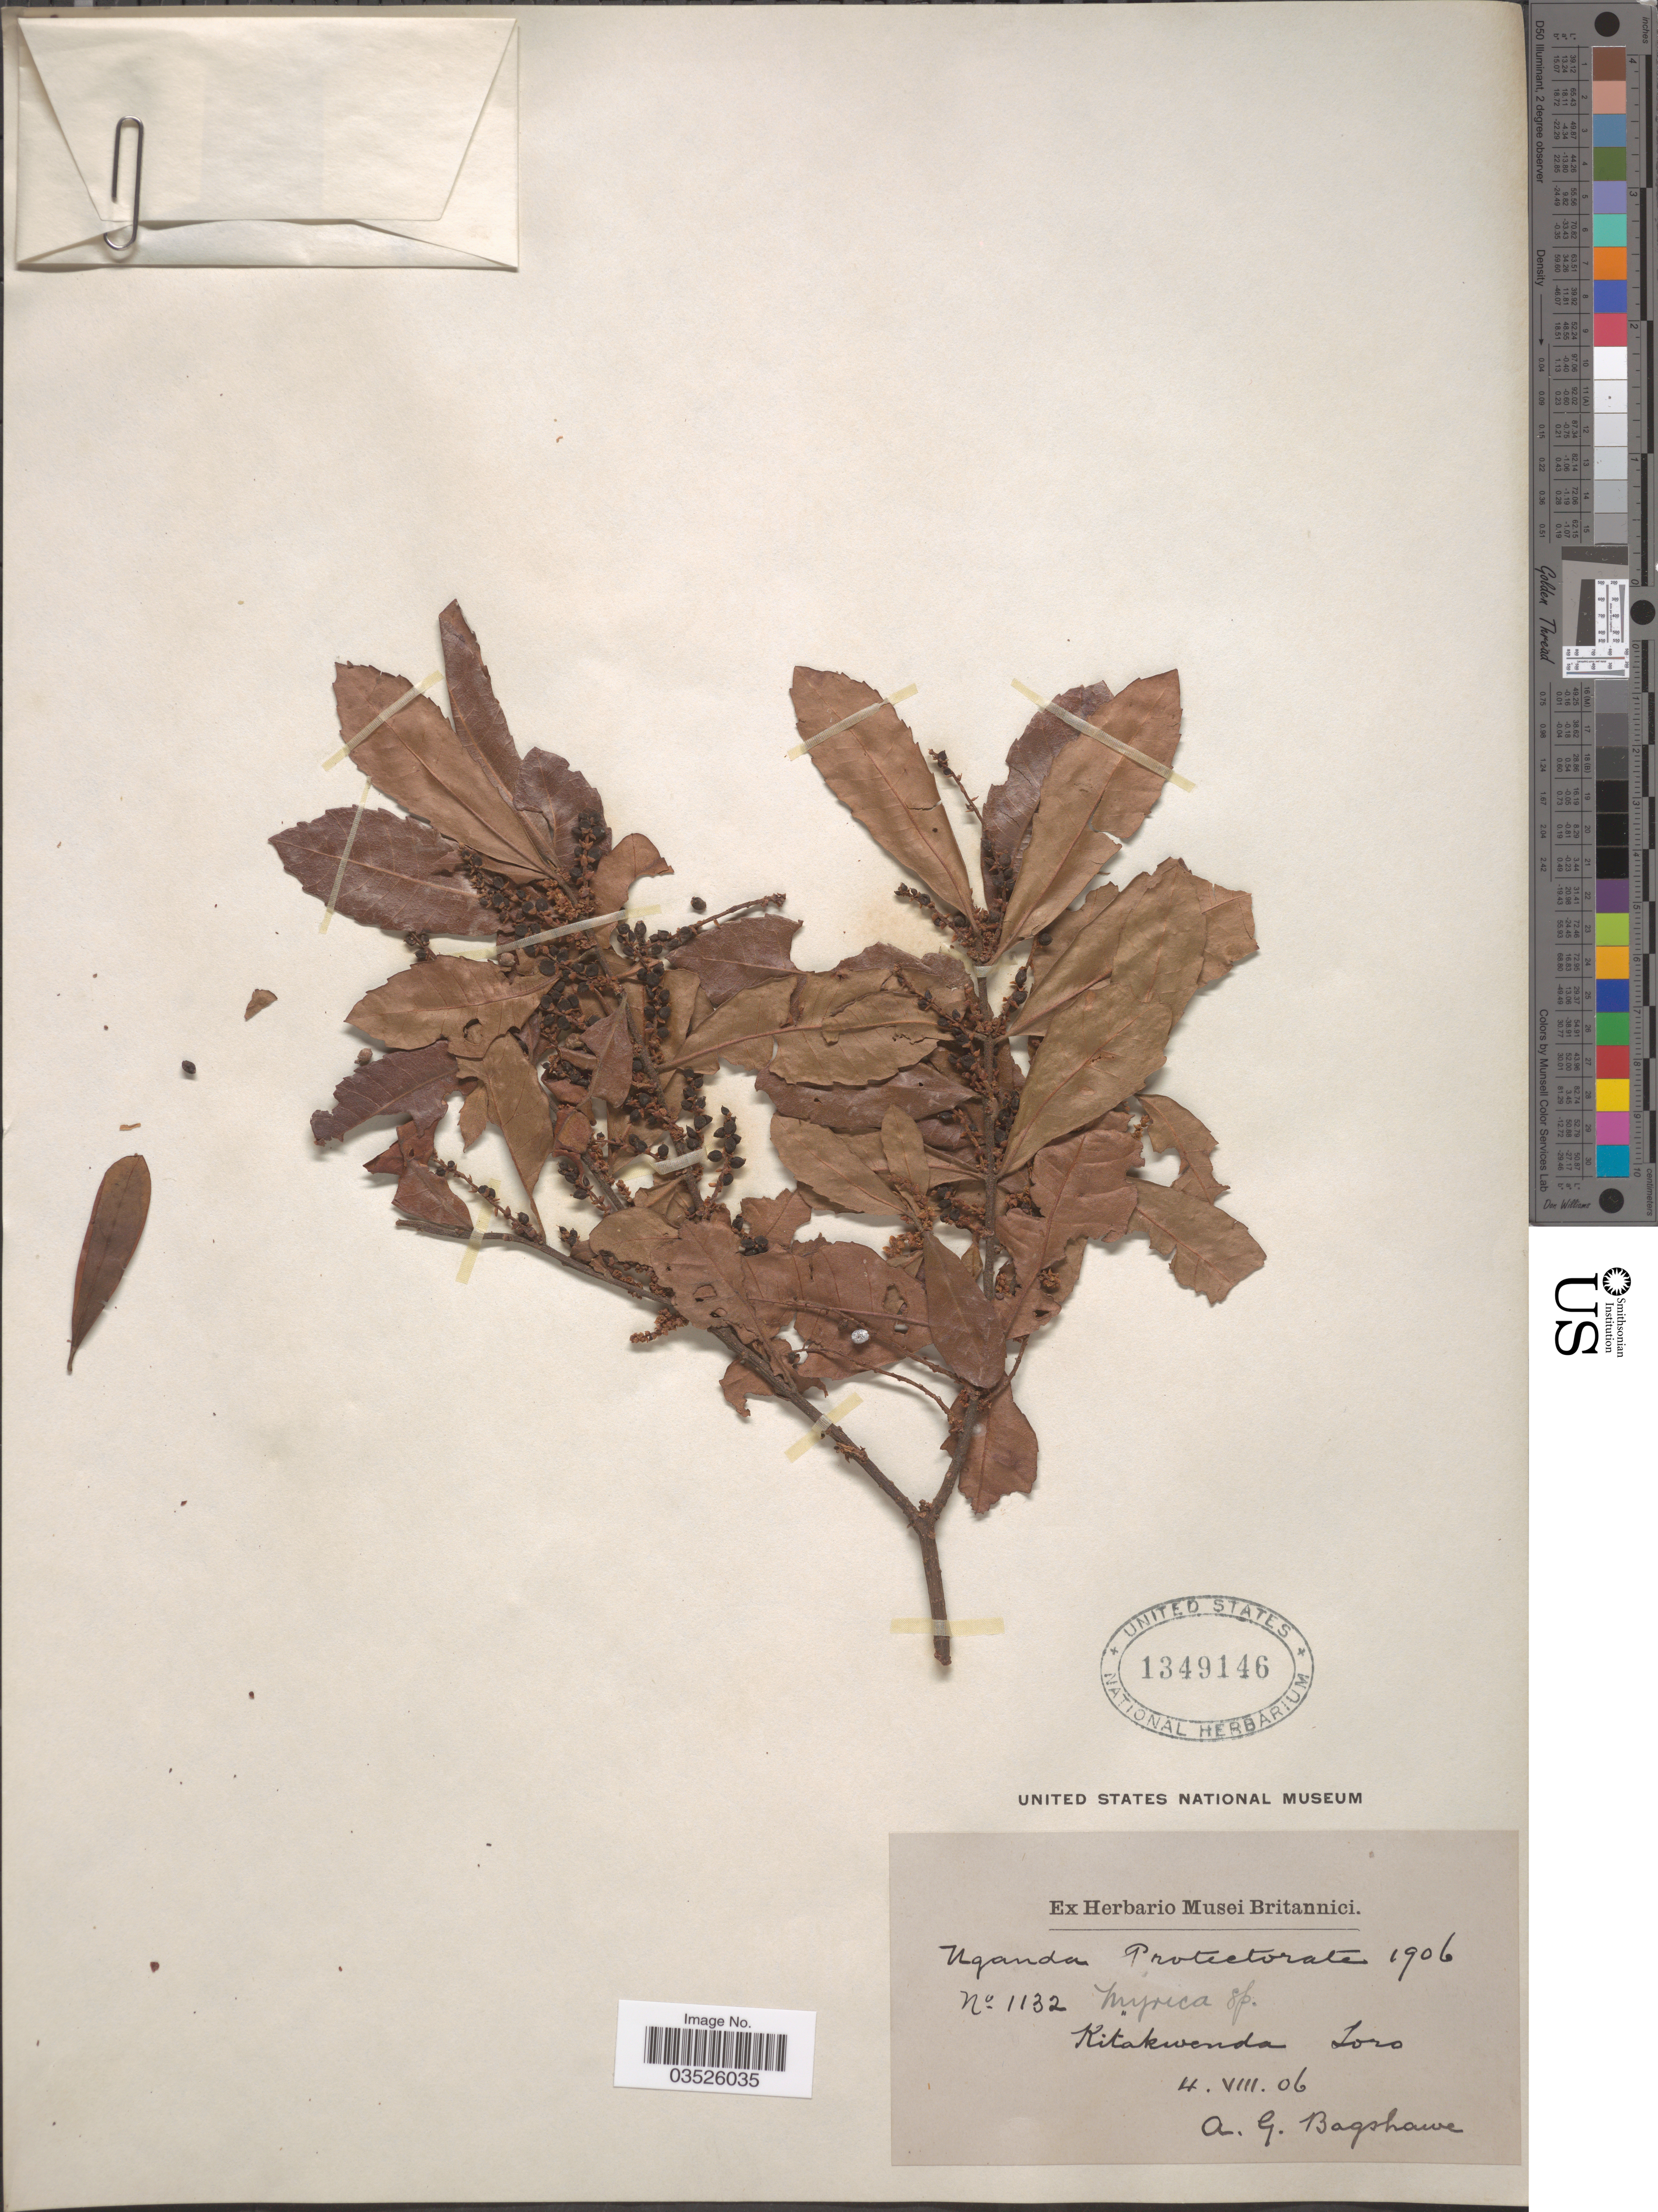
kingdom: Plantae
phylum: Tracheophyta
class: Magnoliopsida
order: Fagales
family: Myricaceae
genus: Morella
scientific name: Morella sp.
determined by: Strong, Mark T., (BOT), Smithsonian Institution - National Museum of Natural History (UNITED STATES)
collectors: A. Bagshawe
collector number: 1132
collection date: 1906-08-04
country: Uganda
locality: Uganda Protectorate. Kitakwenda Toro.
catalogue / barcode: US 1349146